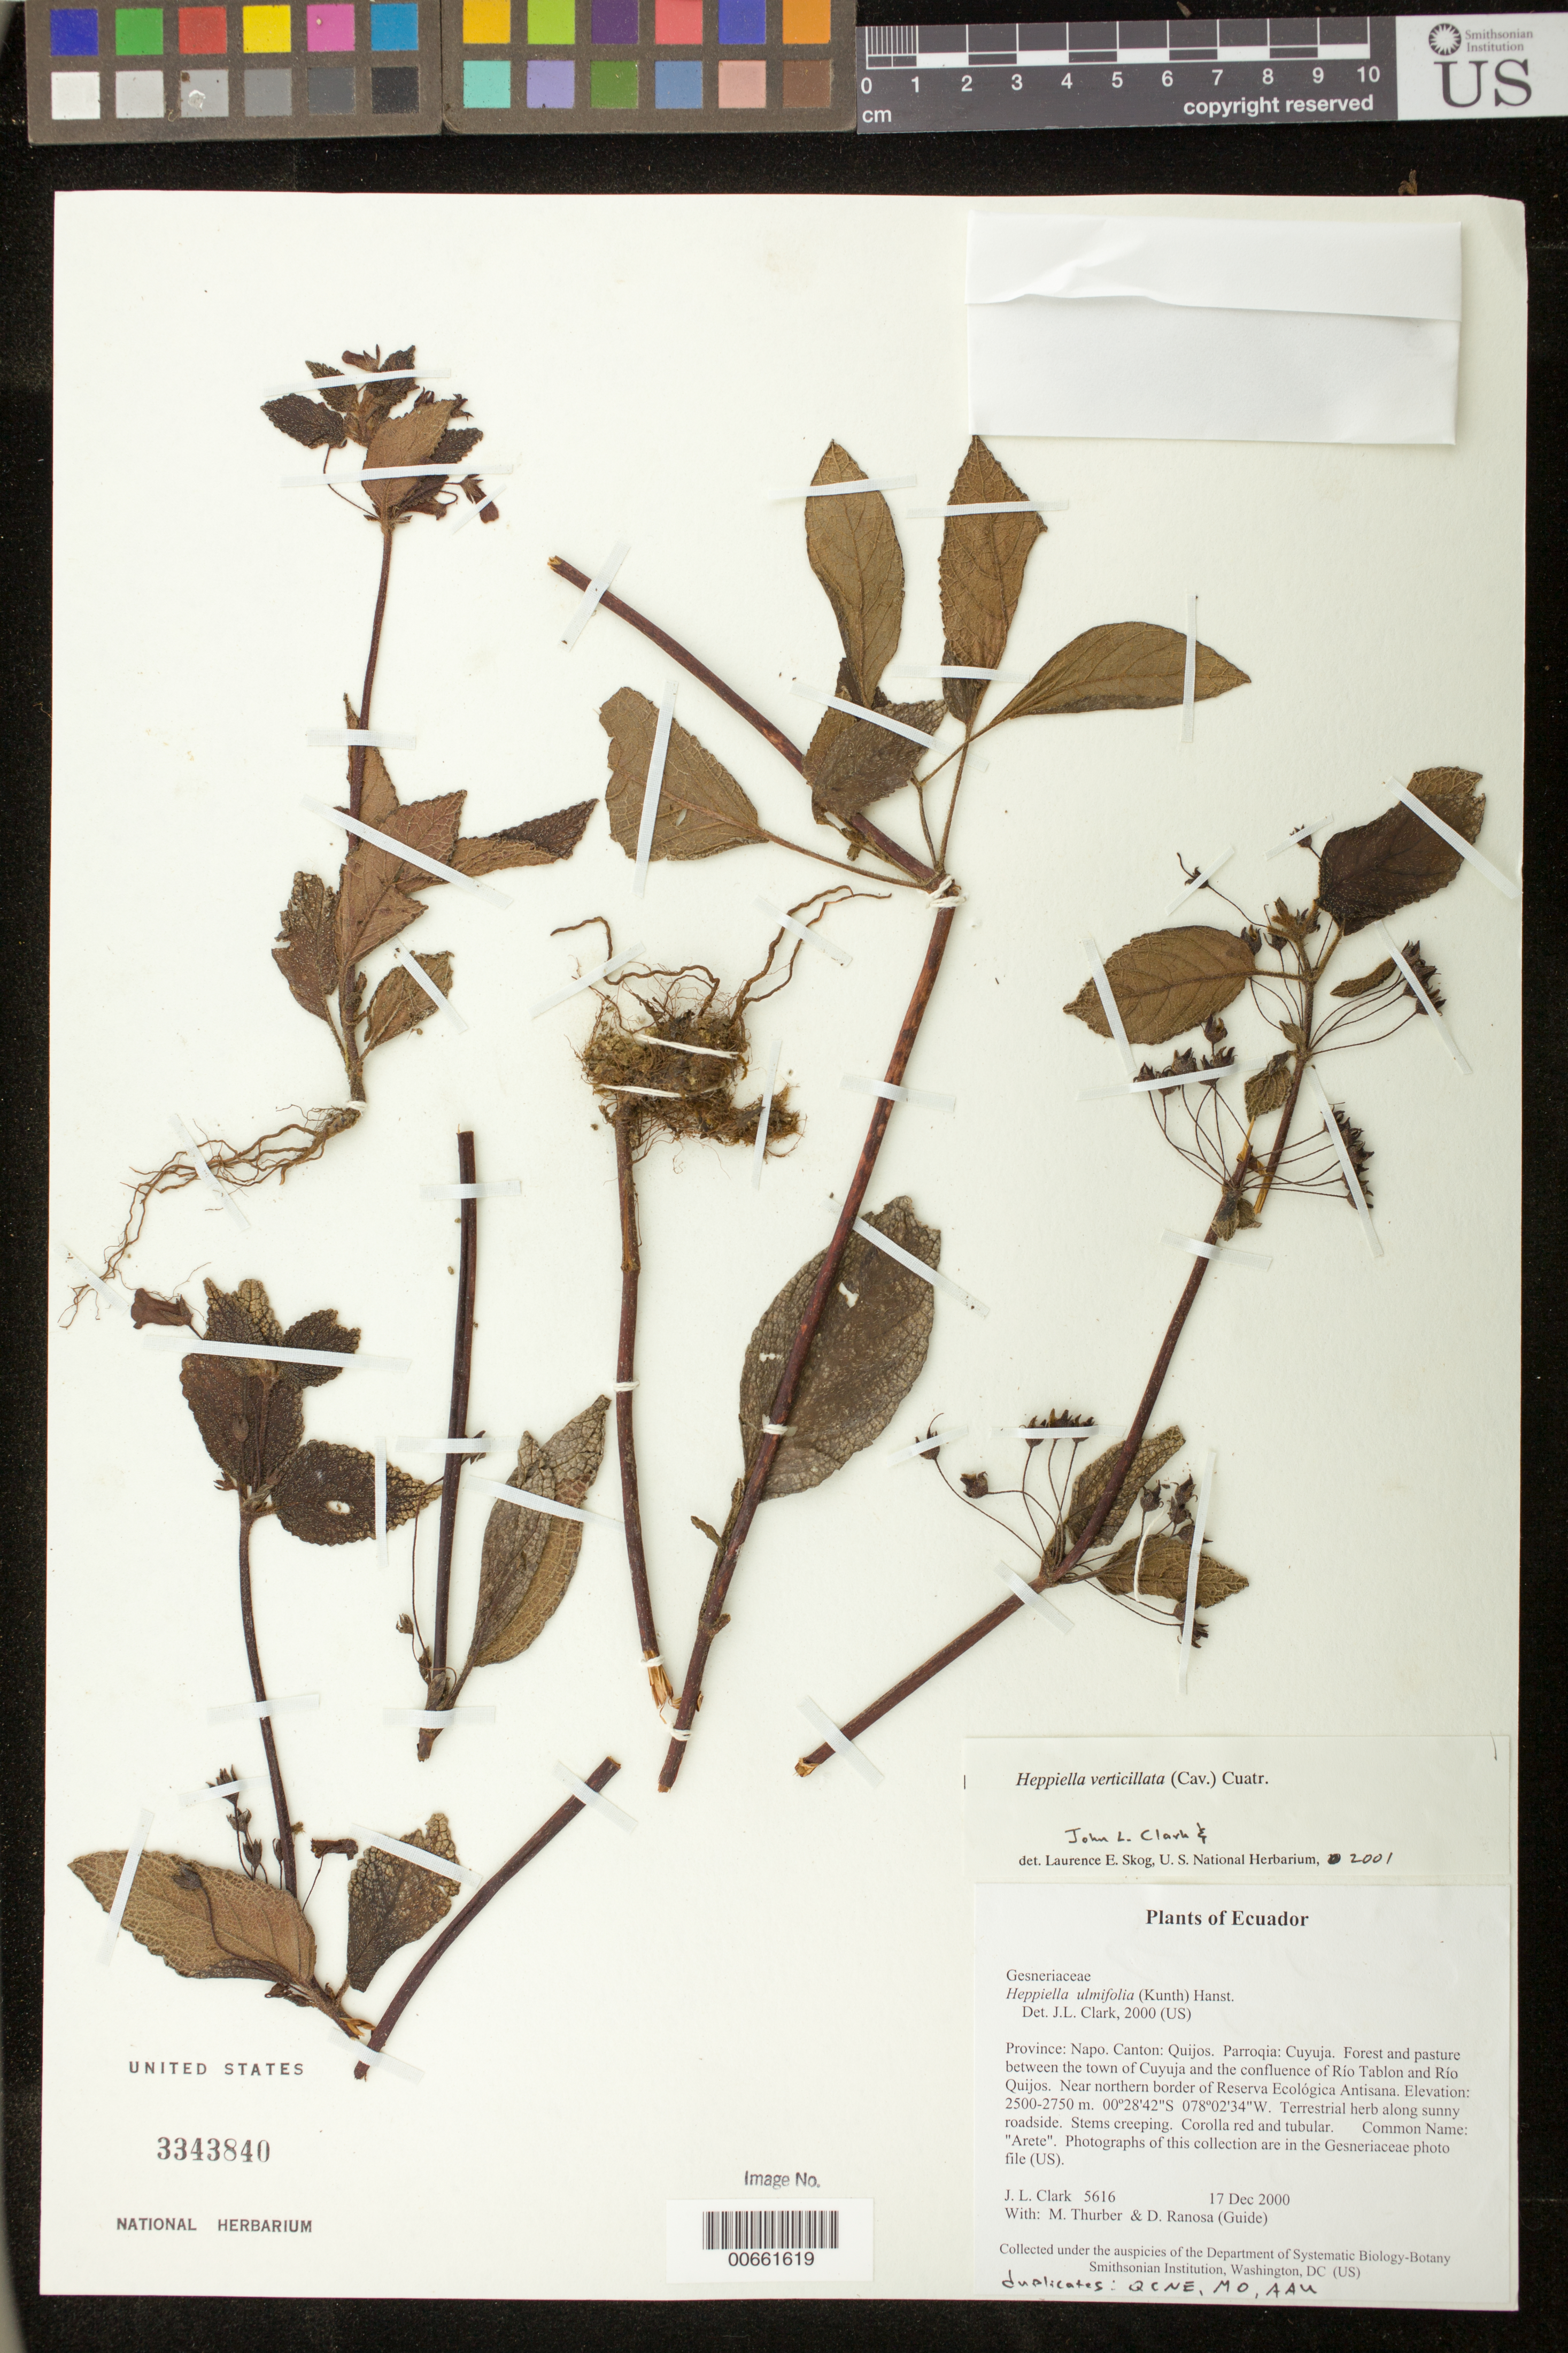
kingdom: Plantae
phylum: Tracheophyta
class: Magnoliopsida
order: Lamiales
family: Gesneriaceae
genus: Heppiella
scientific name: Heppiella verticillata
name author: (Cav.) Cuatrec.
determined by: Clark, J. L.; Skog, Laurence E.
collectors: J. L. Clark, M. Thurber & D. Ranosa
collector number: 5616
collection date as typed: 17 Dec 2000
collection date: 2000-12-17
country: Ecuador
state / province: Napo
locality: Cantón: Quijos. Parroquia: Cuyuja. Forest and pasture between the town of Cuyuja and the confluence of Río Tablon and Río Quijos. Near northern border of Reserva Ecológica Antisana.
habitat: Forest and pasture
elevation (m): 2500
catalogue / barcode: US 3343840